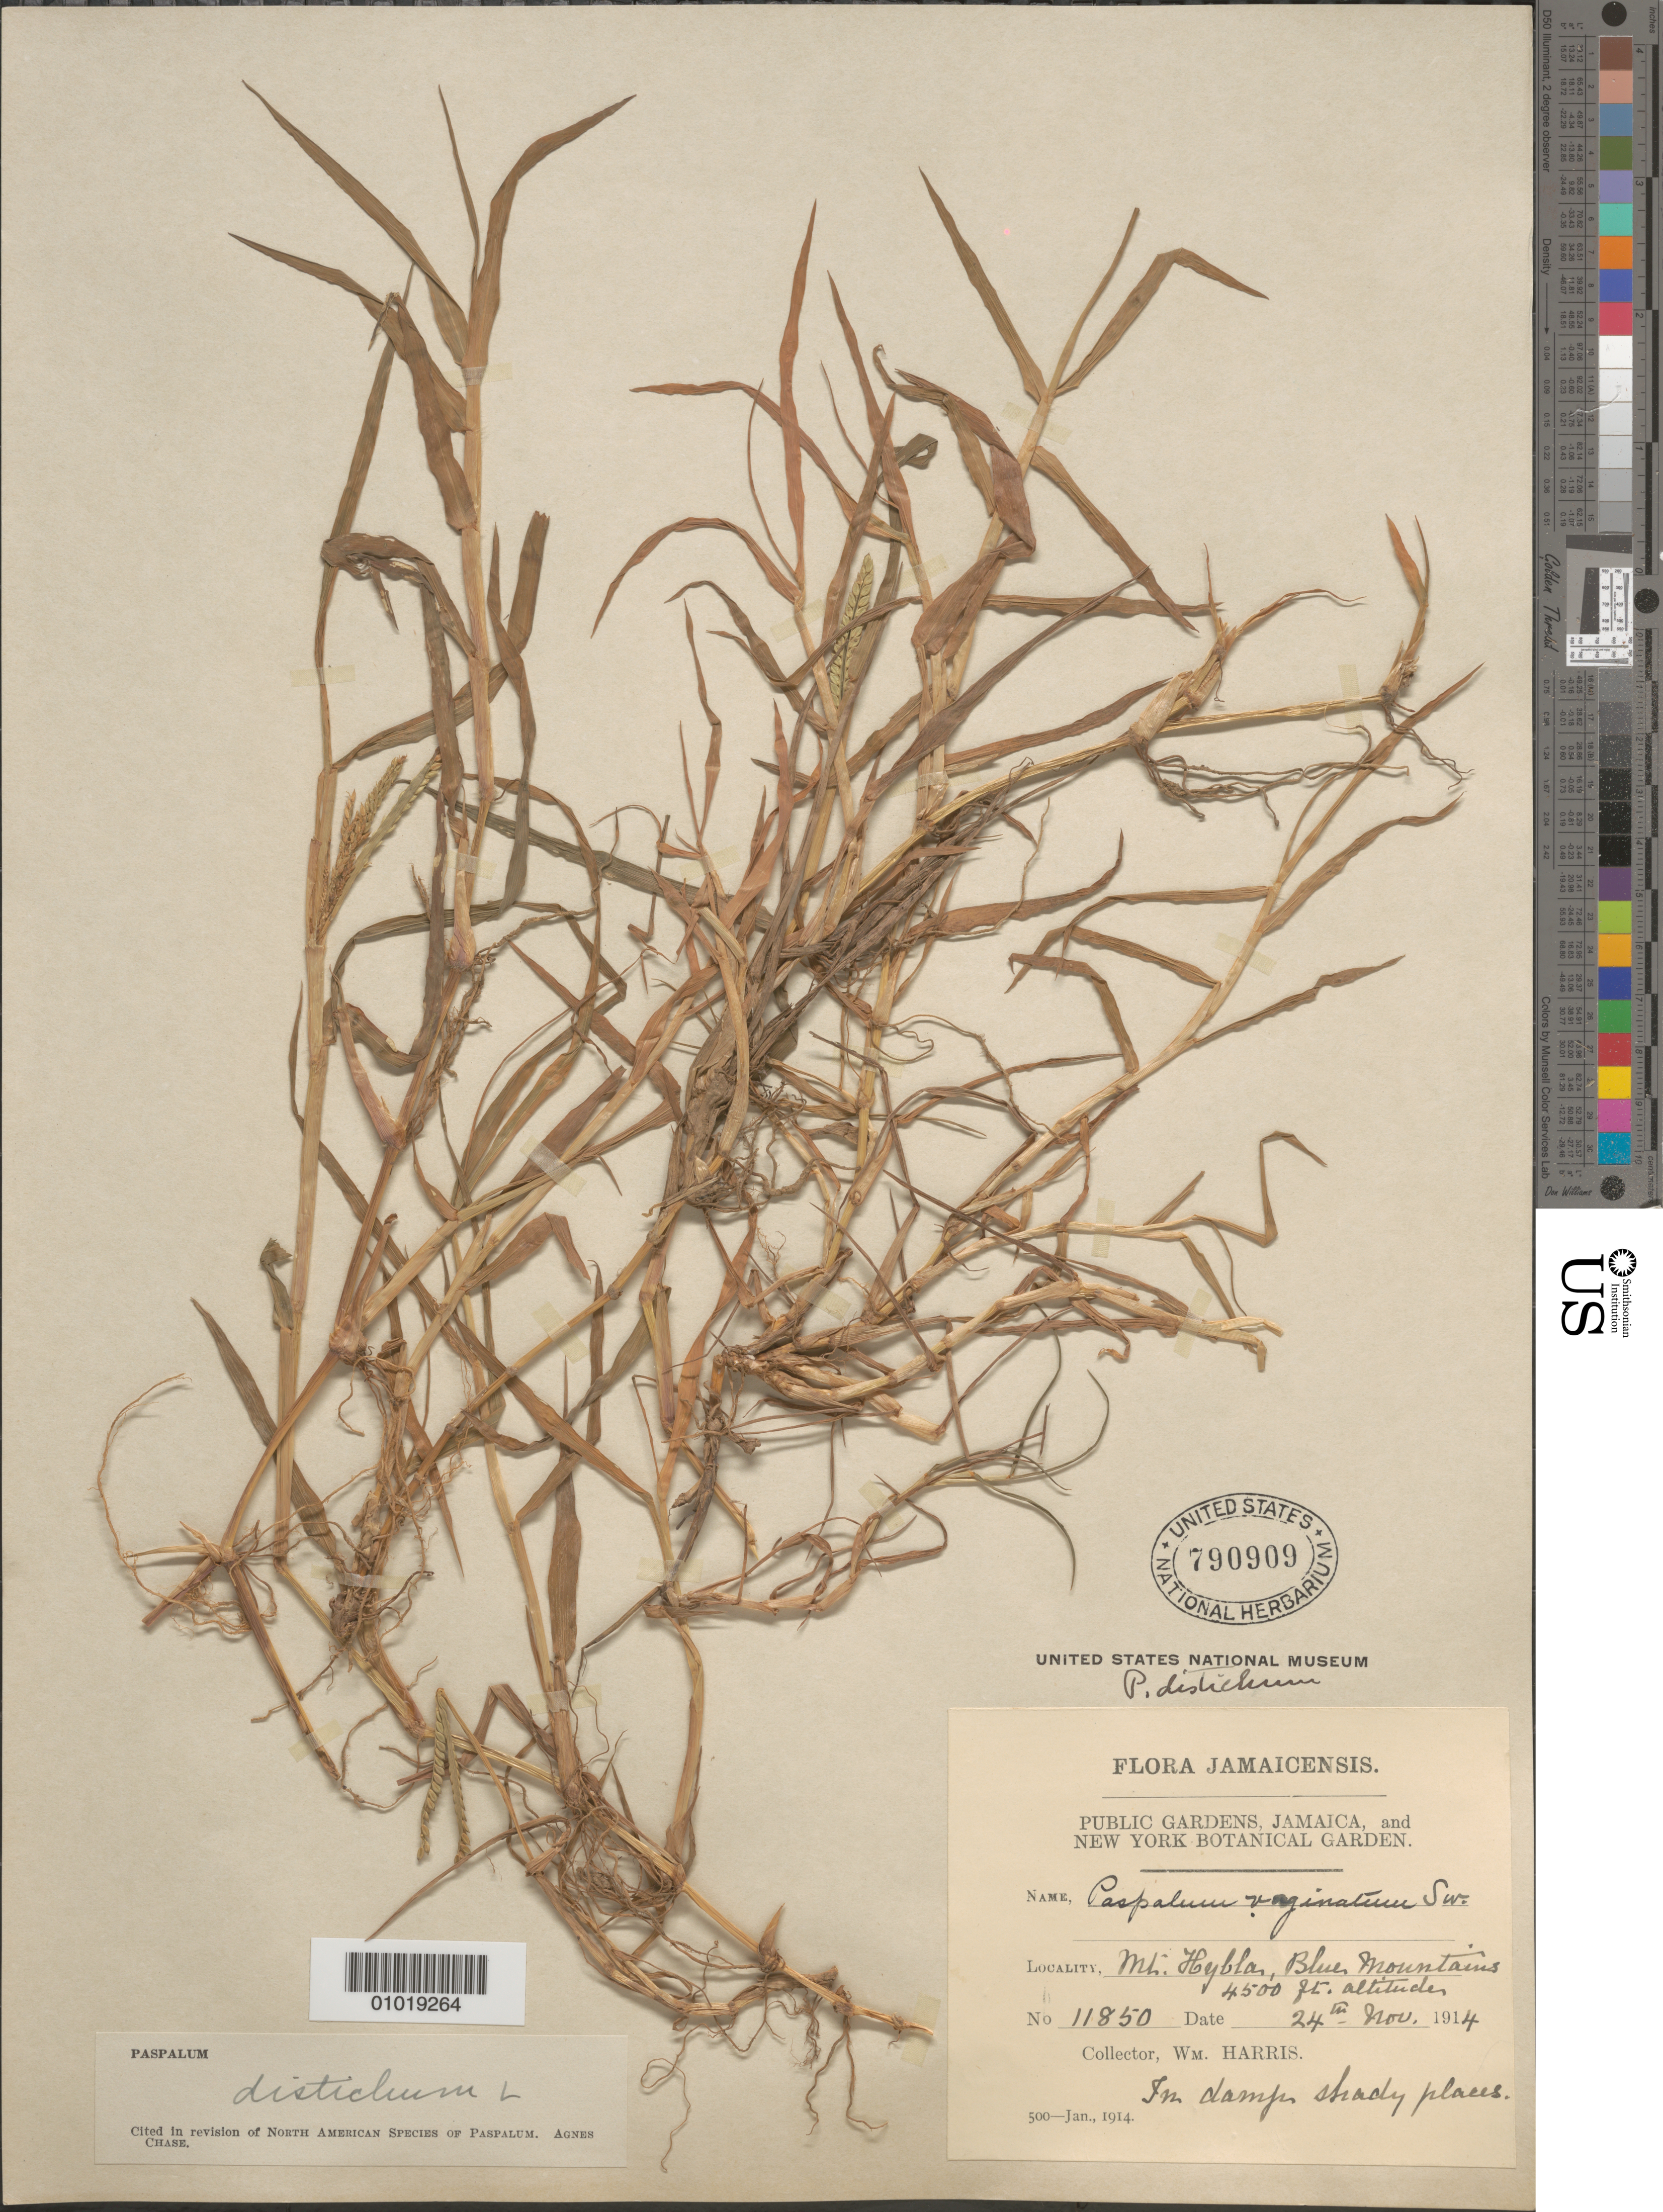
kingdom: Plantae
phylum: Tracheophyta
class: Liliopsida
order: Poales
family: Poaceae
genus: Paspalum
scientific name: Paspalum distichum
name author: L.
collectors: W. Harris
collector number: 11850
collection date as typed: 24 Nov 1914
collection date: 1914-11-24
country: Jamaica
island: Jamaica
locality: Mt. Hybla, Blue Mountains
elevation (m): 1372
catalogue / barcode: US 790909